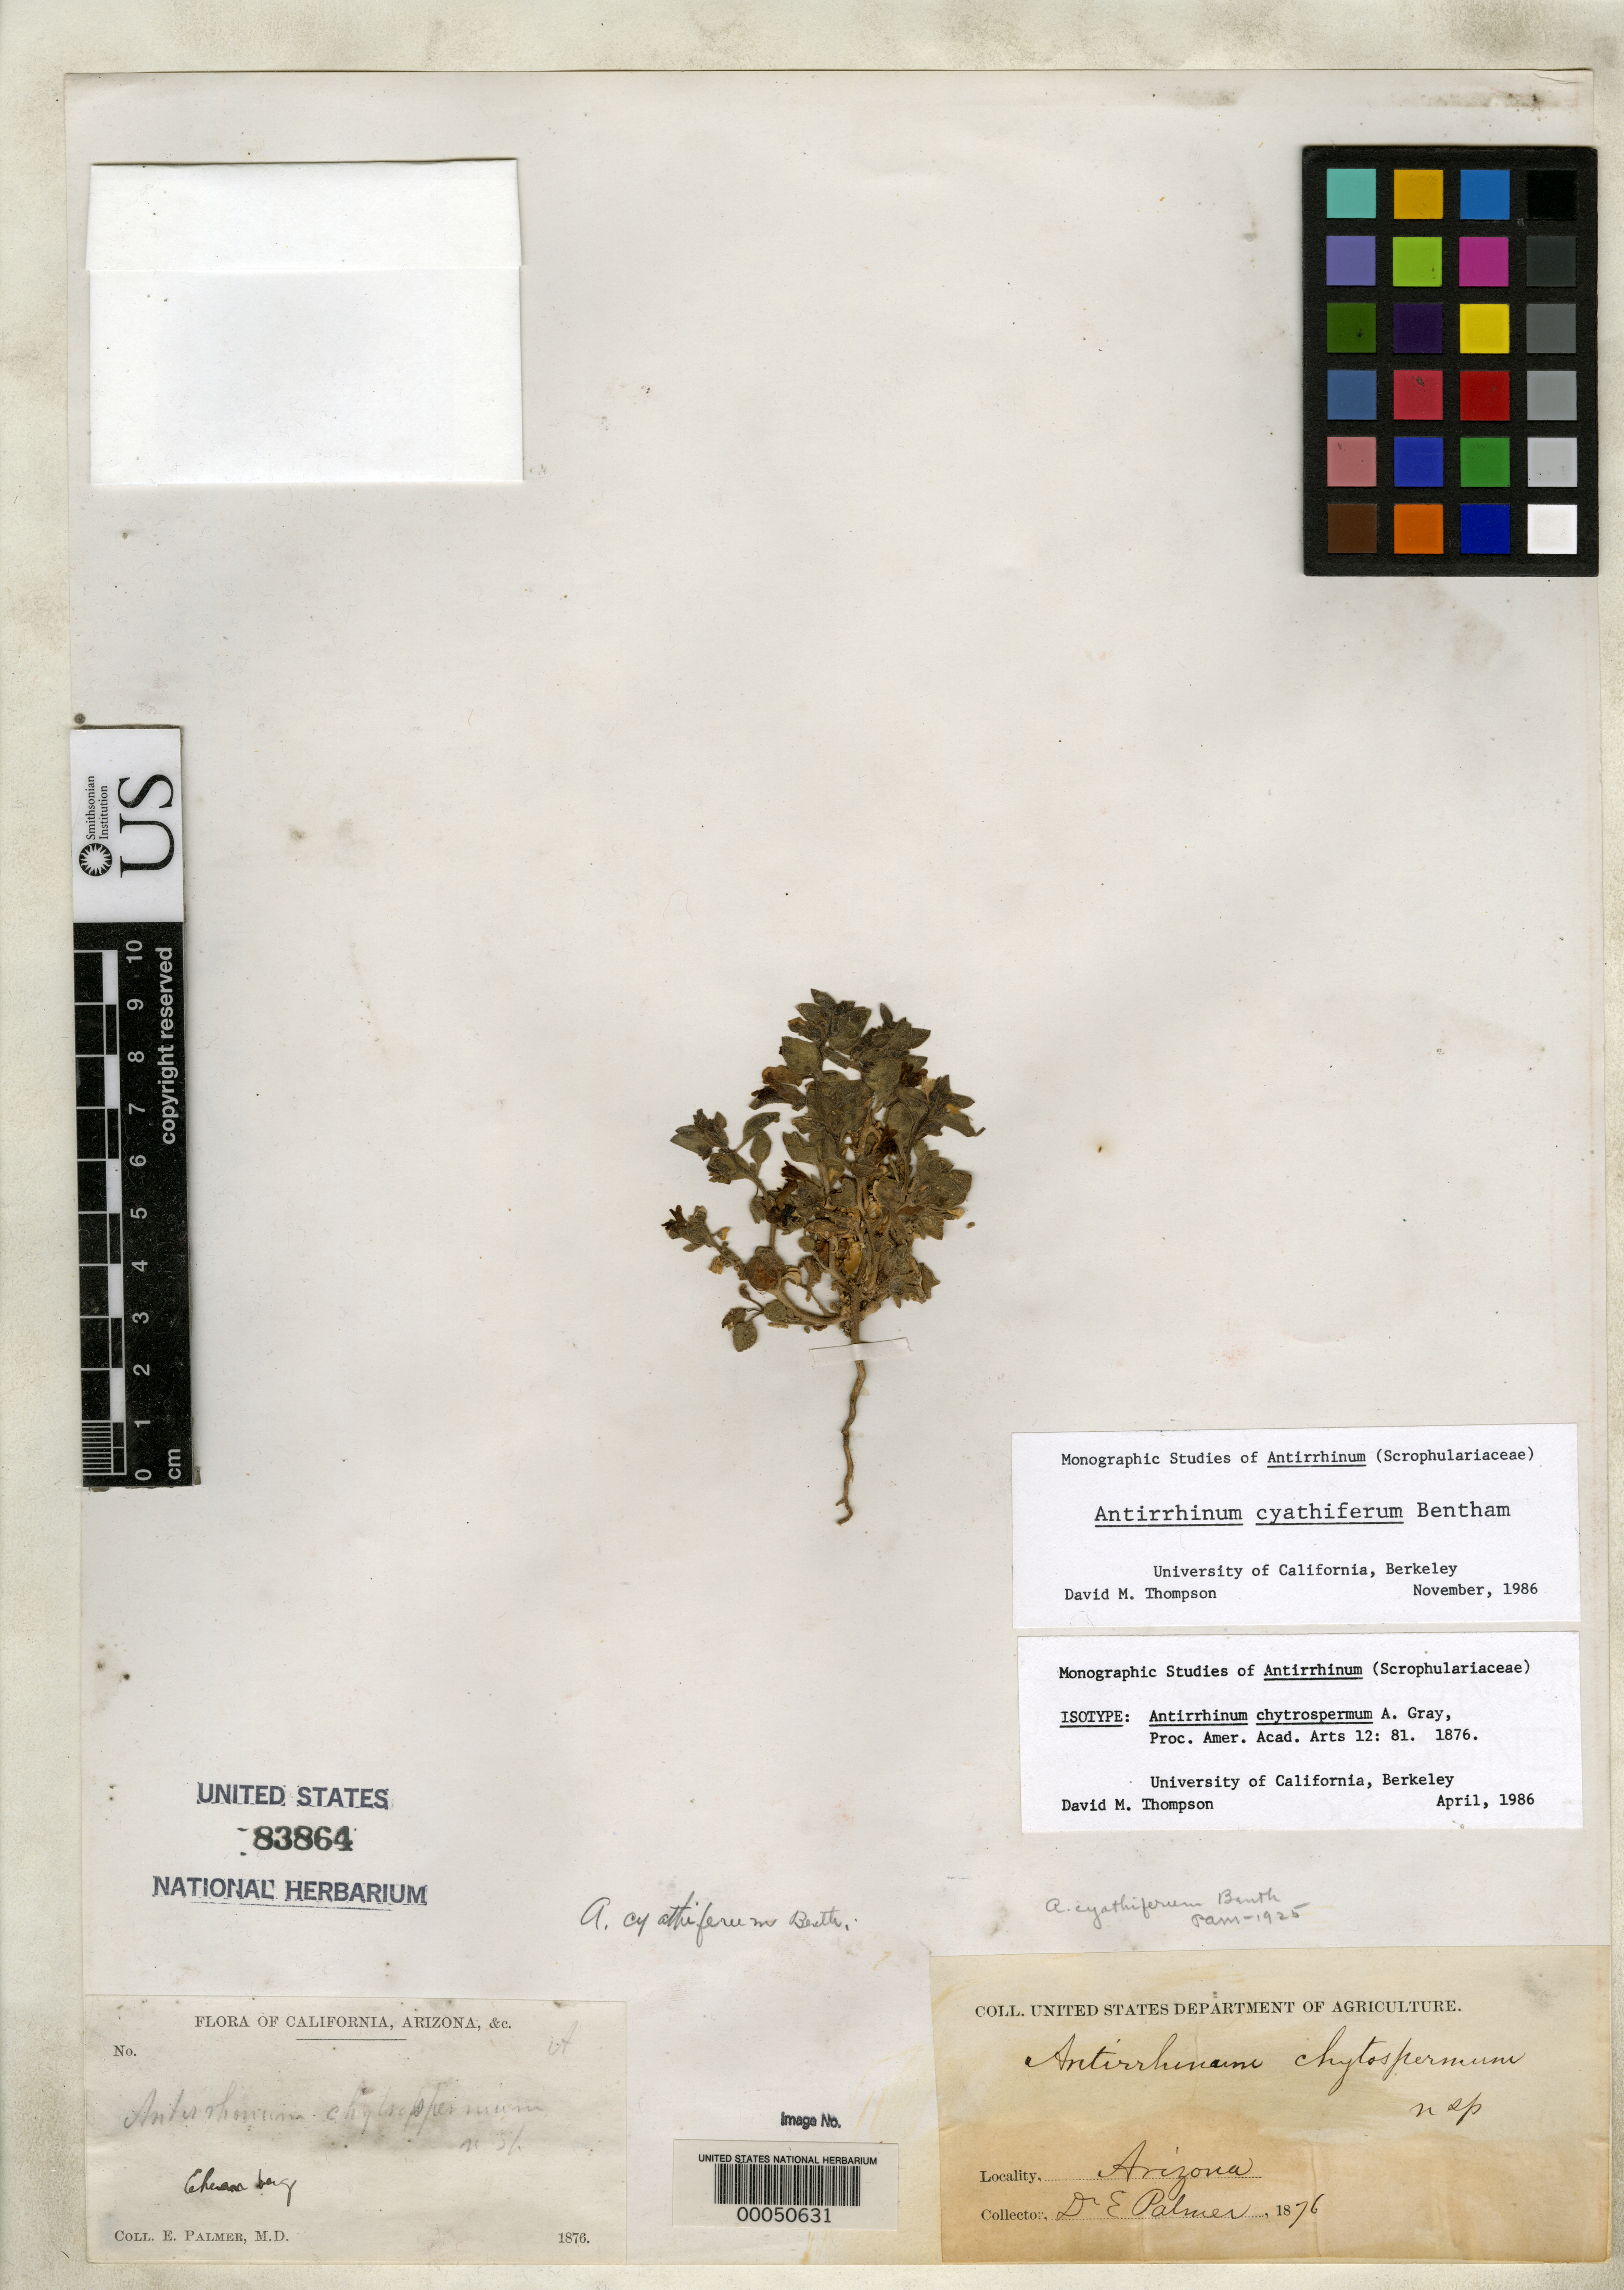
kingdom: Plantae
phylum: Tracheophyta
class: Magnoliopsida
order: Lamiales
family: Plantaginaceae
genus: Antirrhinum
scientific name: Antirrhinum cyathiferum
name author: Benth.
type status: Isotype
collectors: E. Palmer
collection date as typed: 1876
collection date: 1876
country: United States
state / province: Arizona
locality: Ehrenberg.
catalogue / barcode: US 83864